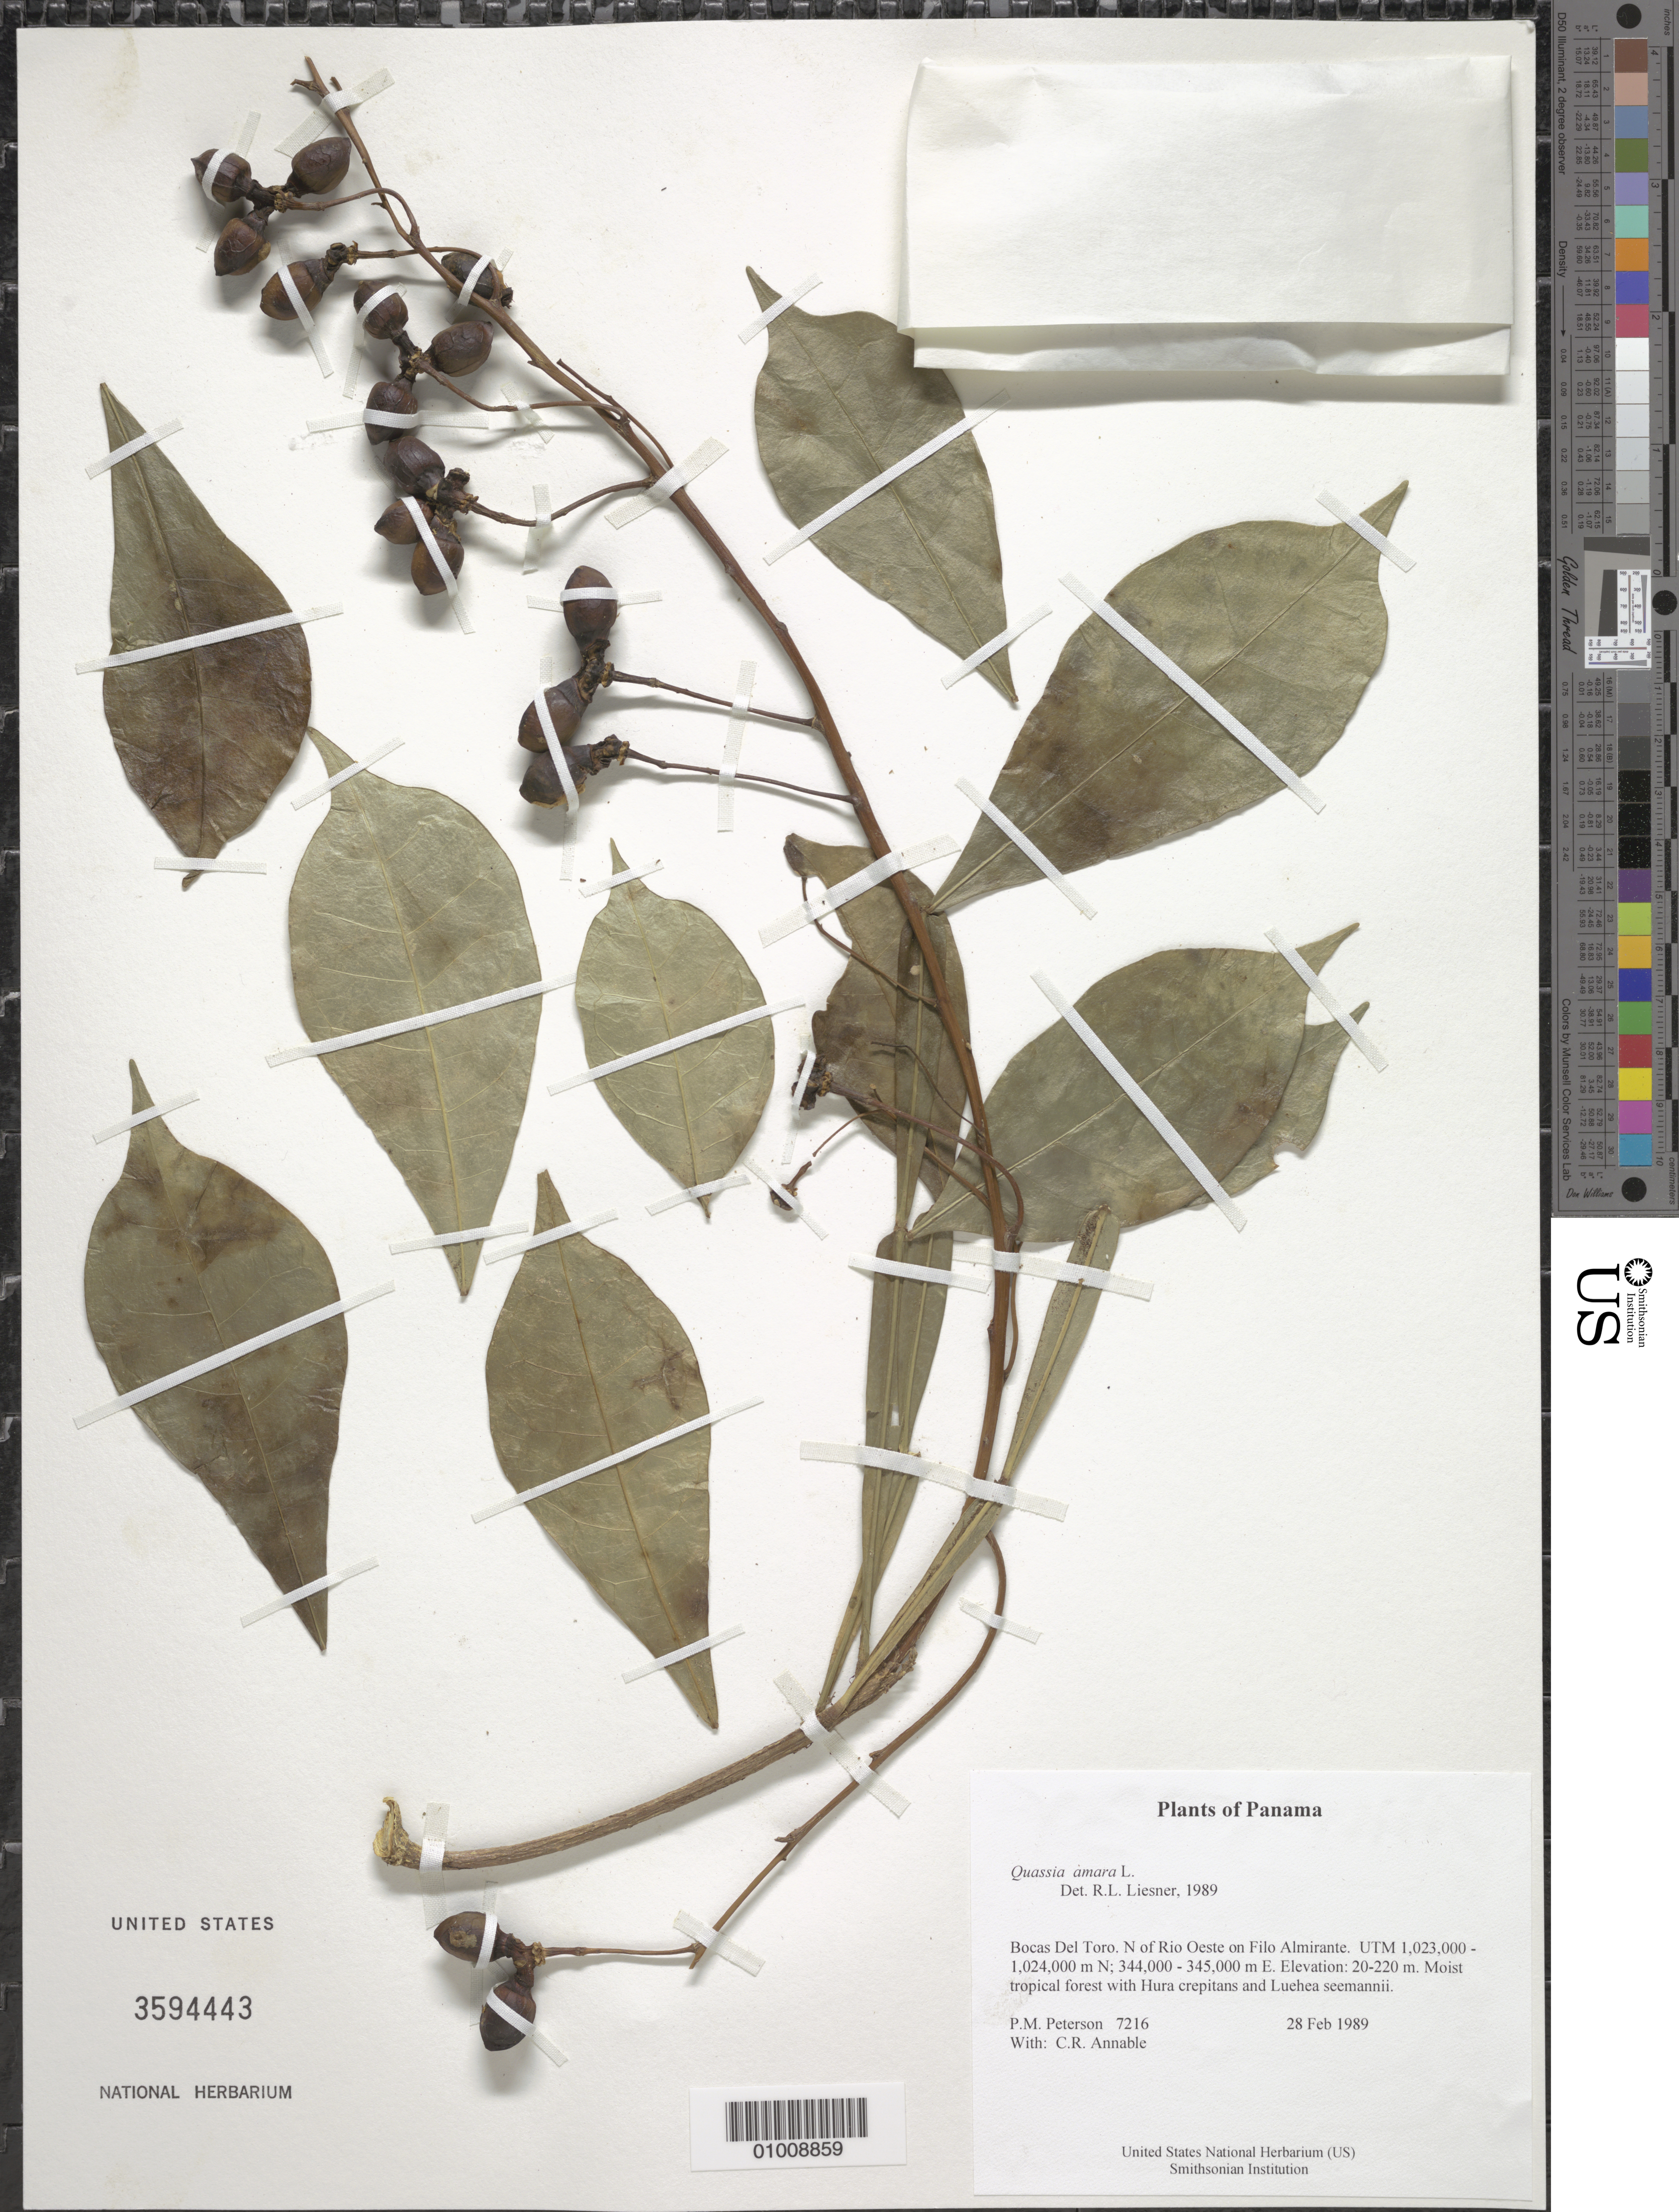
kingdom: Plantae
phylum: Tracheophyta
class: Magnoliopsida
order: Sapindales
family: Simaroubaceae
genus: Quassia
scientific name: Quassia amara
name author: L.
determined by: Liesner, R. L.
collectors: P. M. Peterson & C. R. Annable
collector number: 07216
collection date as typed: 28 Feb 1989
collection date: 1989-02-28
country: Panama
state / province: Bocas del Toro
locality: N of Rio Oeste on Filo Almirante. UTM 1,023,000 - 1,024,000 m N; 344,000 - 345,000 m E.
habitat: Moist tropical forest with Hura crepitans and Luehea seemannii.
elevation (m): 20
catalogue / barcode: US 3594443